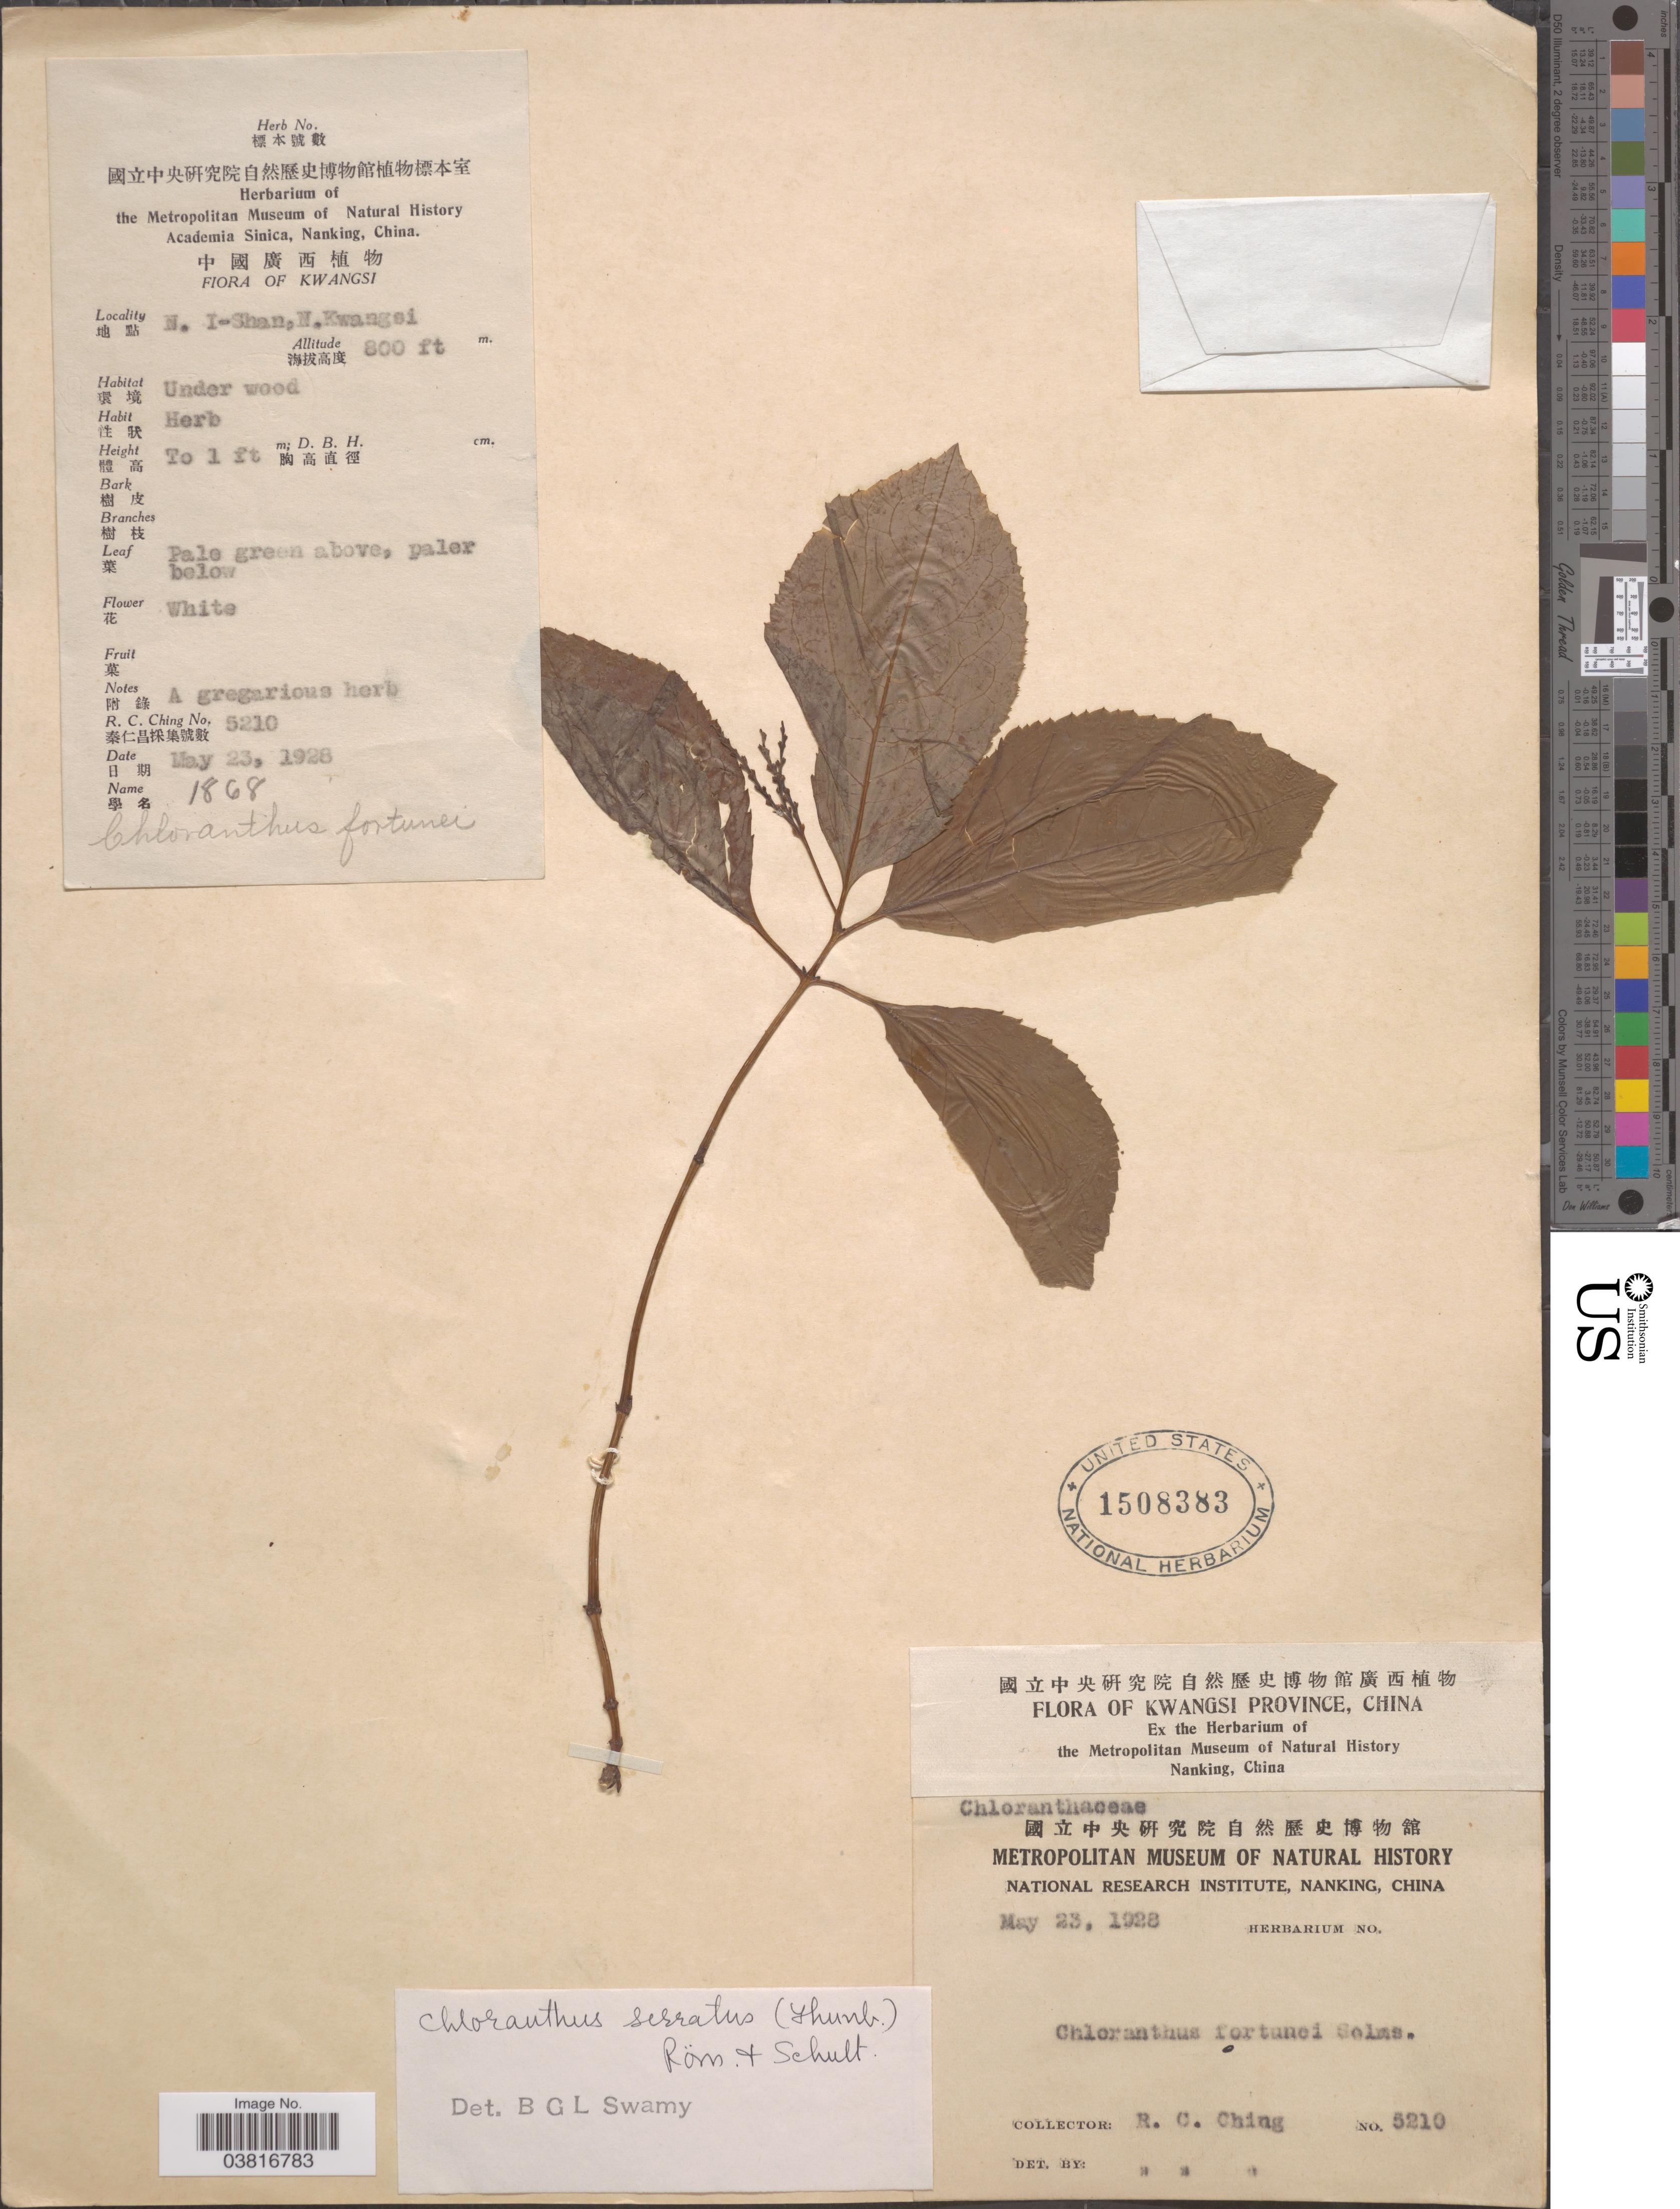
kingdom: Plantae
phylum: Tracheophyta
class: Magnoliopsida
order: Chloranthales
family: Chloranthaceae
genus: Chloranthus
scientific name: Chloranthus serratus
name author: (Thunb.) Roem. & Schult.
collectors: R. C. Ching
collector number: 5210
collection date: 1928-05-23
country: China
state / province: Guangxi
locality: Kwangsi Province. N. I-Shan, N. Kwangsi.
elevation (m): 244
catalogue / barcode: US 1508383